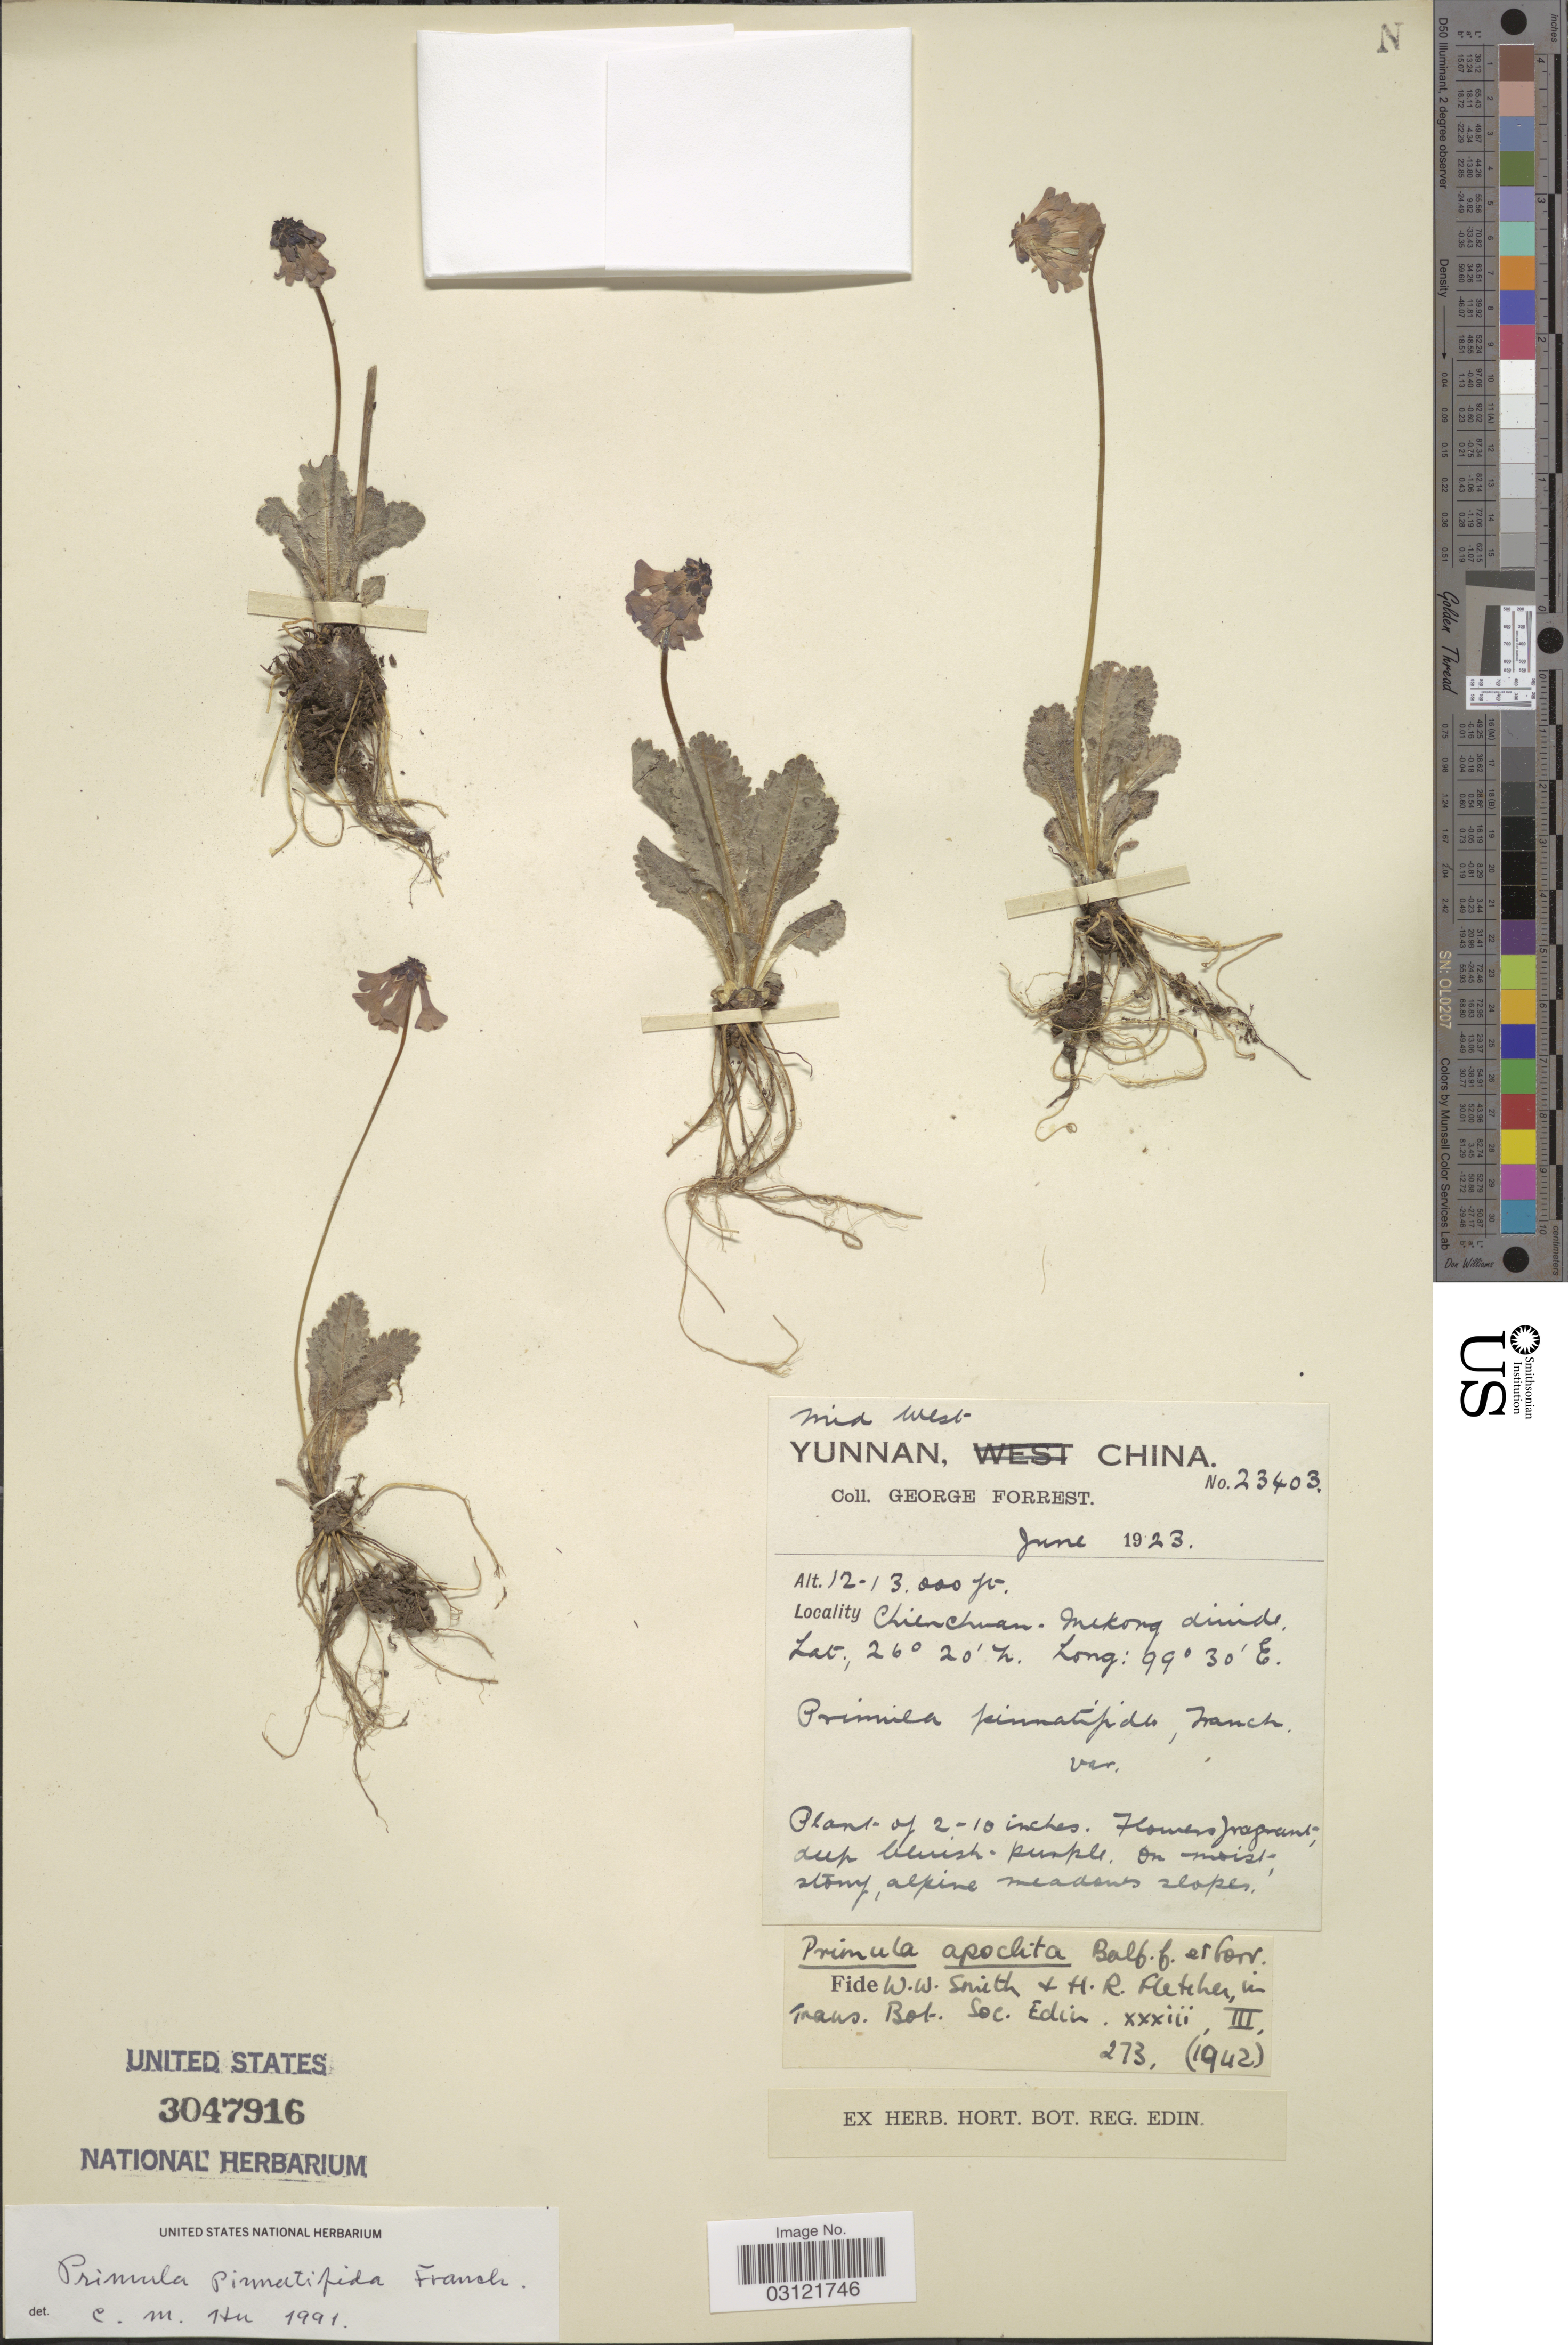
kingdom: Plantae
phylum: Tracheophyta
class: Magnoliopsida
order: Ericales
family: Primulaceae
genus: Primula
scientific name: Primula pinnatifida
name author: Franch.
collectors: G. Forrest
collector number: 23403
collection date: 1923-06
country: China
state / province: Yunnan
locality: Mid West Yunnan, Chienchuan, Mekong divide.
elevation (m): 3658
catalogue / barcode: US 3047916